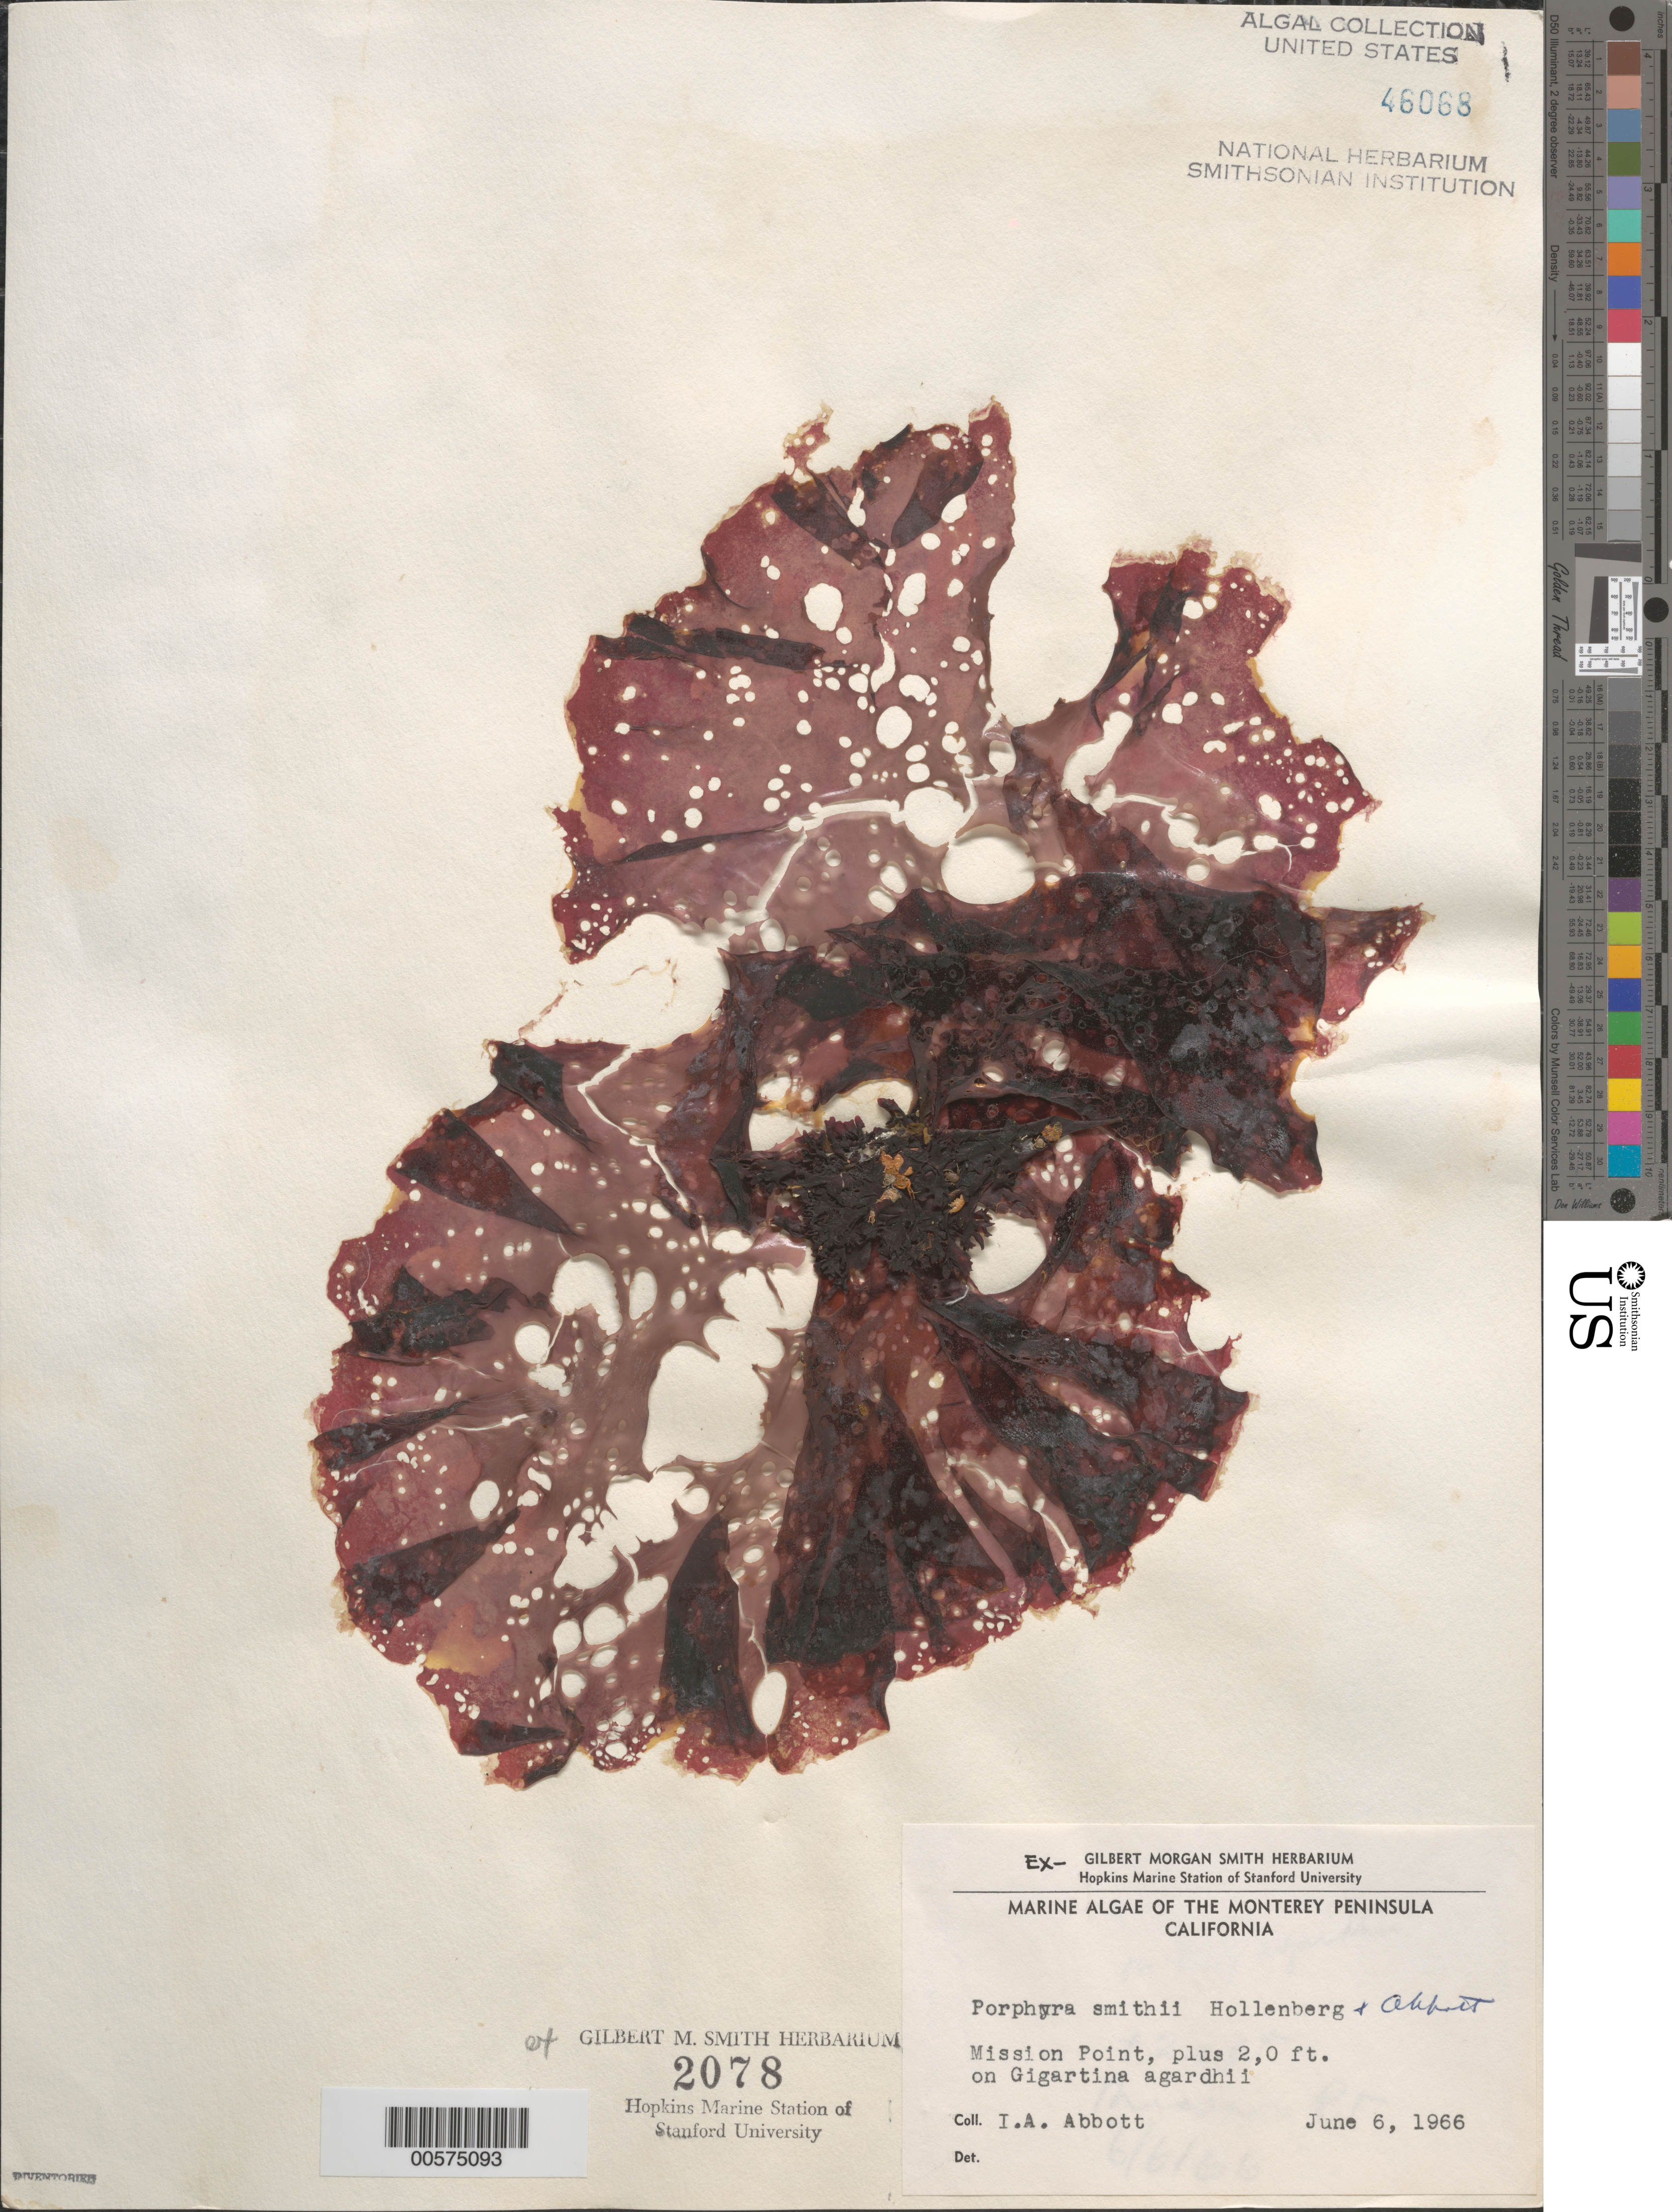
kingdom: Plantae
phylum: Rhodophyta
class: Bangiophyceae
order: Bangiales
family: Bangiaceae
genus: Pyropia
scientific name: Pyropia smithii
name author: (Hollenb. & I.A. Abbott) S.C. Lindstrom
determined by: Algae name updating Project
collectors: I. A. Abbott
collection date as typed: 06 Jun 1966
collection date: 1966-06-06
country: United States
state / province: California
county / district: Monterey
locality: Mission Point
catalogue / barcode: US 46068